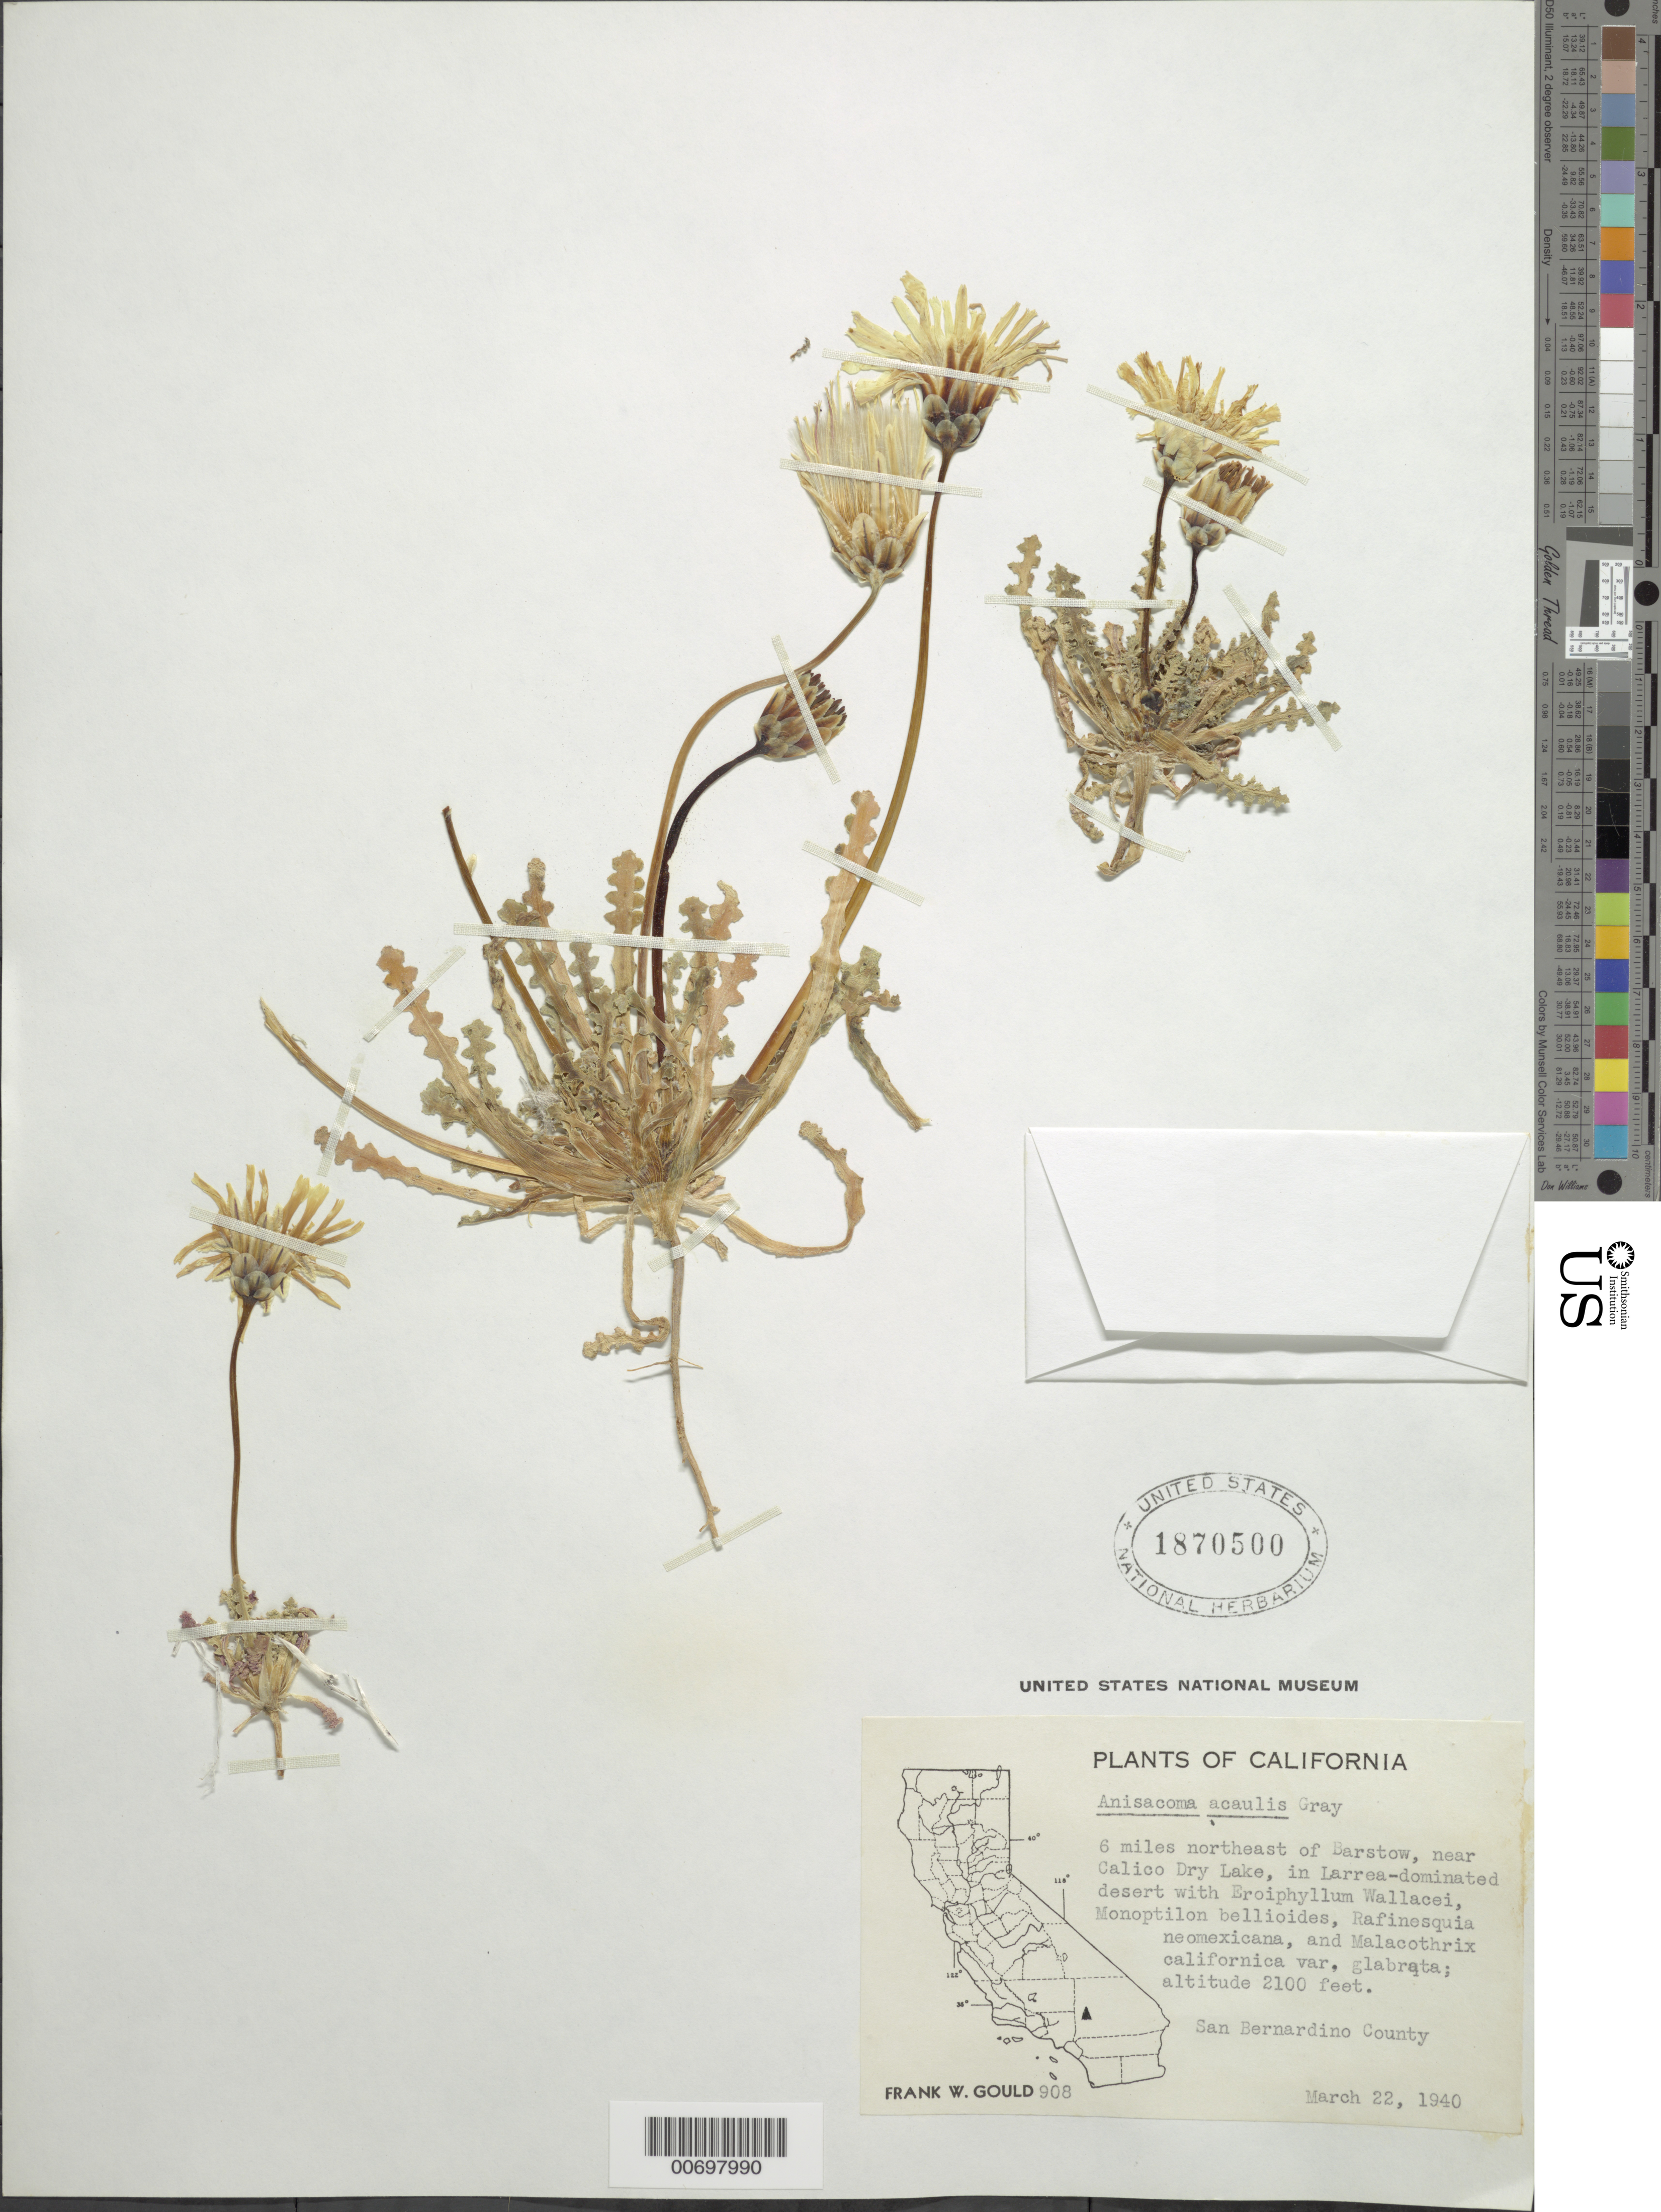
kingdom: Plantae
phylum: Tracheophyta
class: Magnoliopsida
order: Asterales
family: Asteraceae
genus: Anisocoma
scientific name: Anisocoma acaulis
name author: Torr. & A. Gray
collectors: F. W. Gould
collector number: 908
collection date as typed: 22 Mar 1940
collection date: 1940-03-22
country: United States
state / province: California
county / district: San Bernardino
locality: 6 miles northeast of Barstow, near Calico Dry Lake.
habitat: in Larrea-dominated desert.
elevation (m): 640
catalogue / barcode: US 1870500